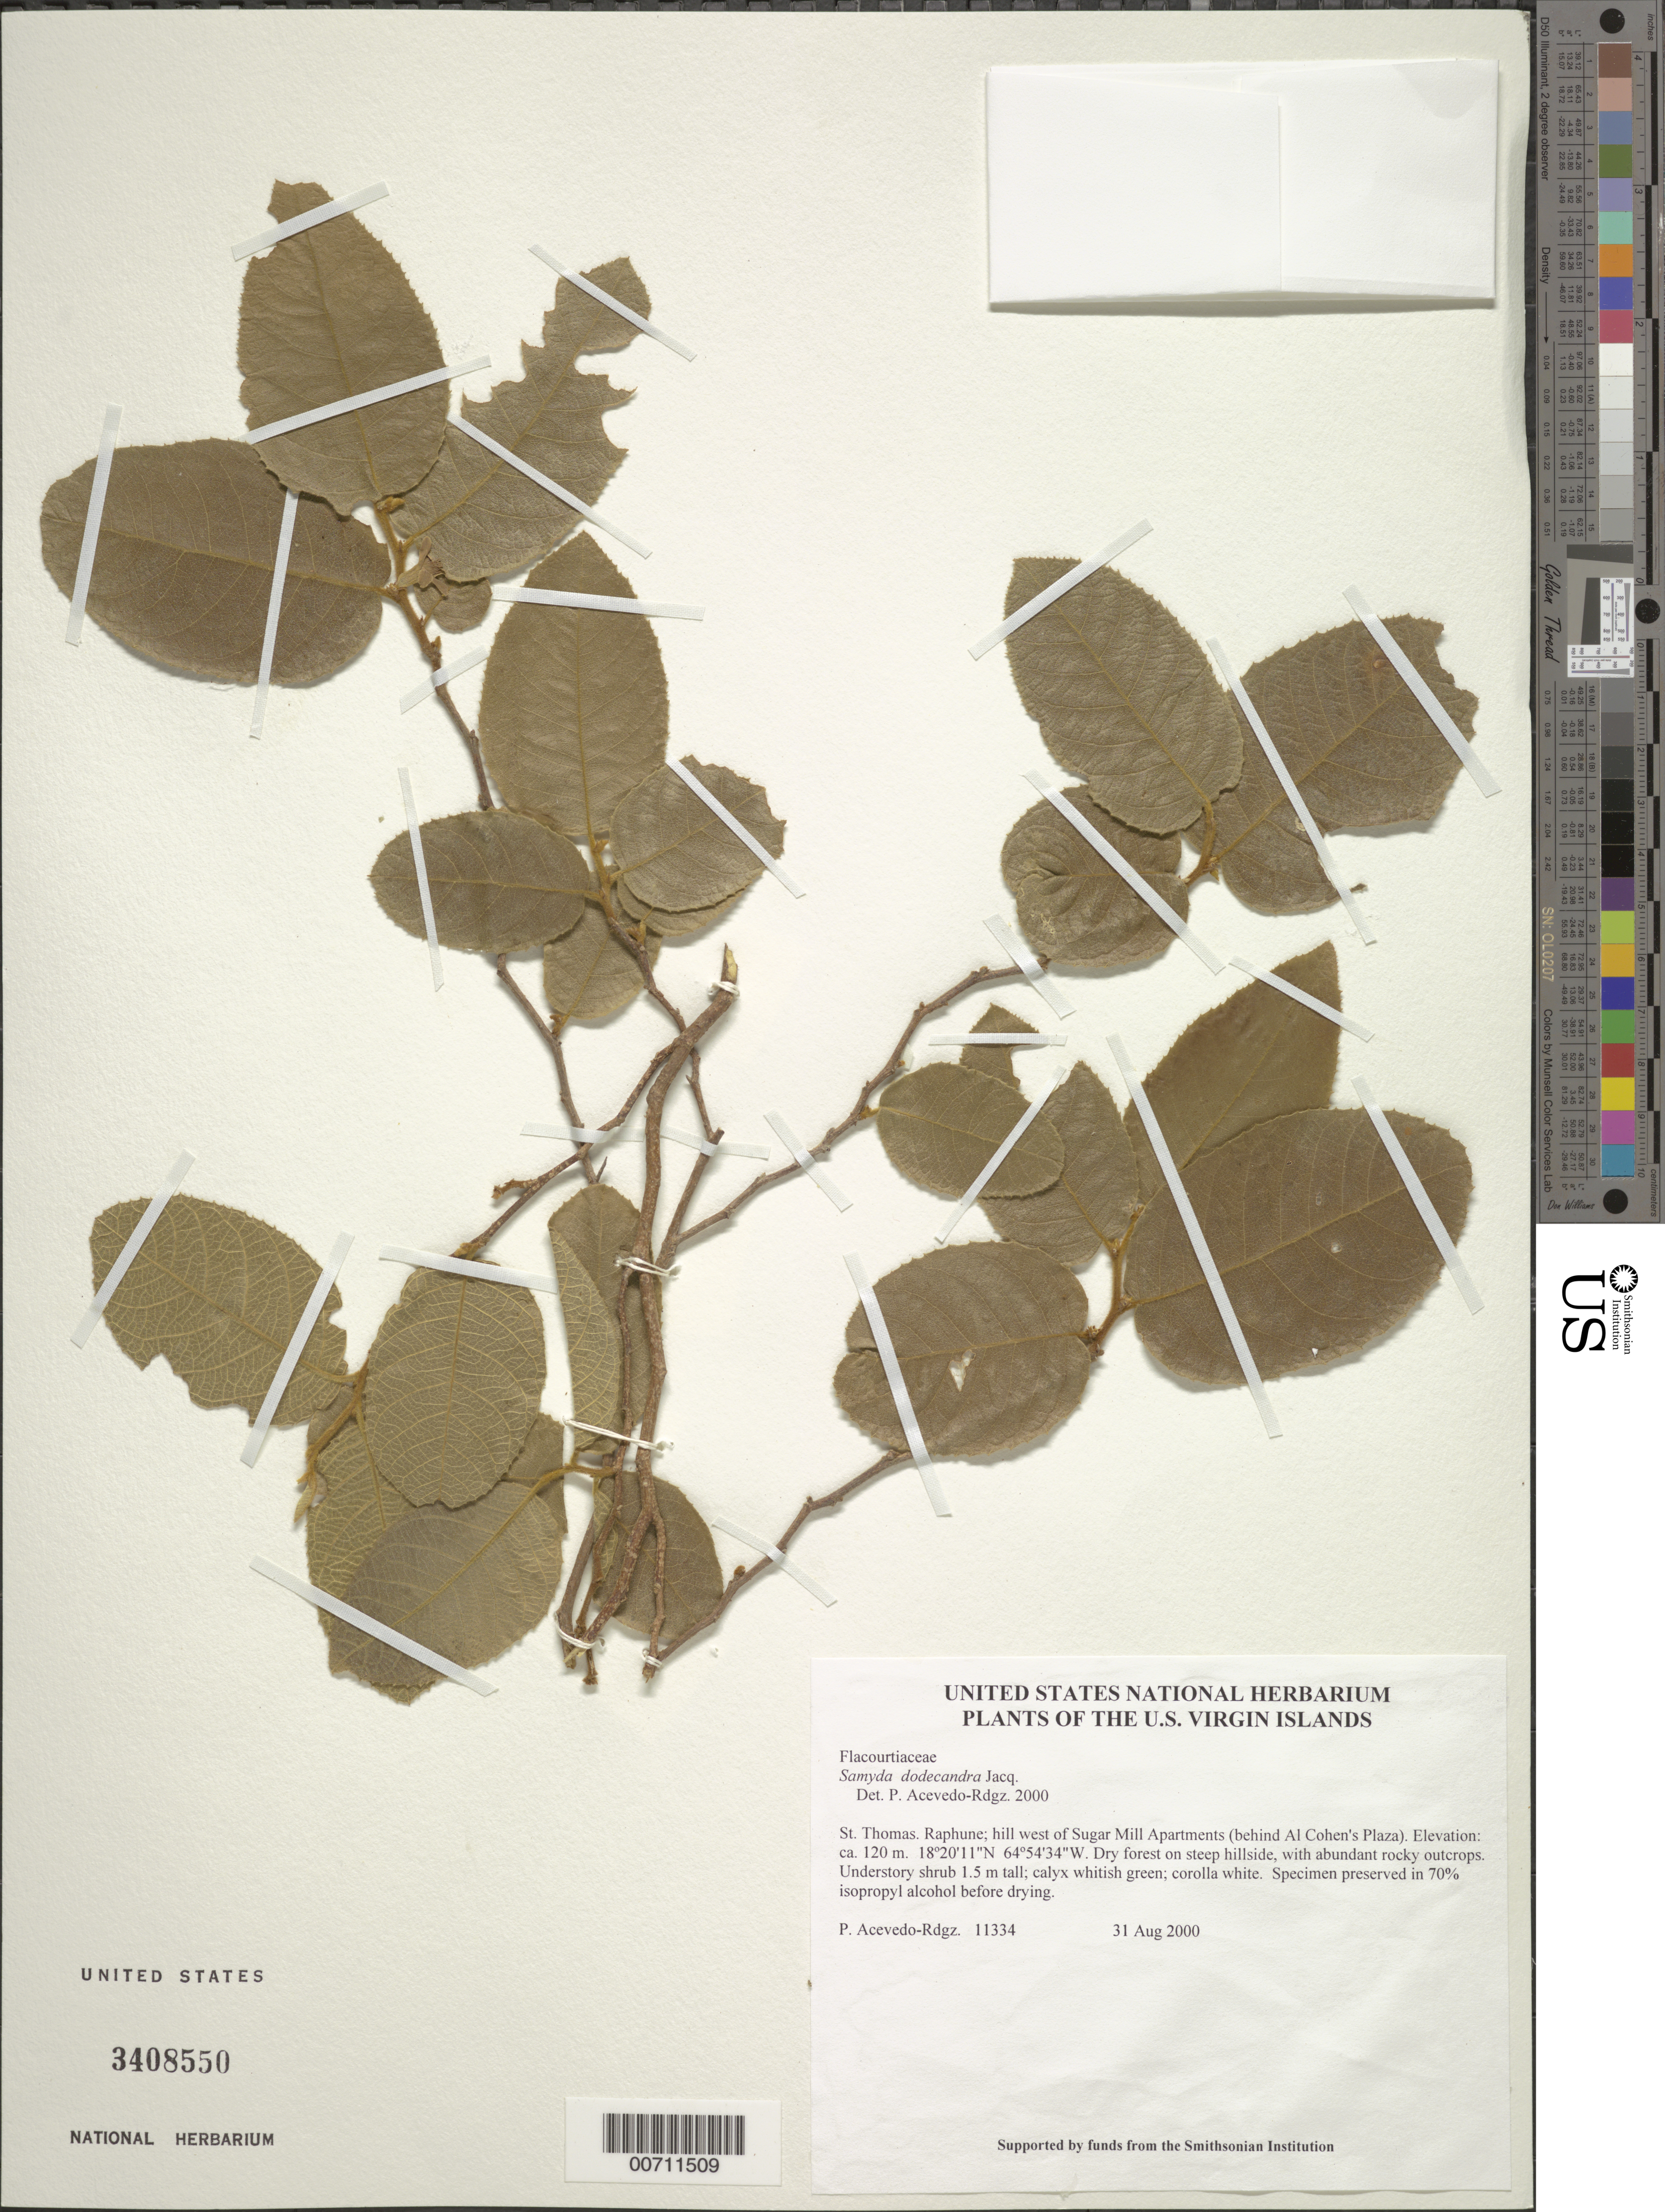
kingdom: Plantae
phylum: Tracheophyta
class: Magnoliopsida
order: Malpighiales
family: Salicaceae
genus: Casearia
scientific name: Casearia dodecandra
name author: (Jacq.) T. Samar. & M.H. Alford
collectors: P. Acevedo-Rodr.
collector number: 11334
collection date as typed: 31 Aug 2000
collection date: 2000-08-31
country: U.S. Virgin Islands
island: St. Thomas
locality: Raphune; hill west of Sugar Mill Apartments (behind Al Cohen's Plaza).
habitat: Dry forest on steep hillside, with abundant rocky outcrops.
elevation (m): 120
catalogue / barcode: US 3408550